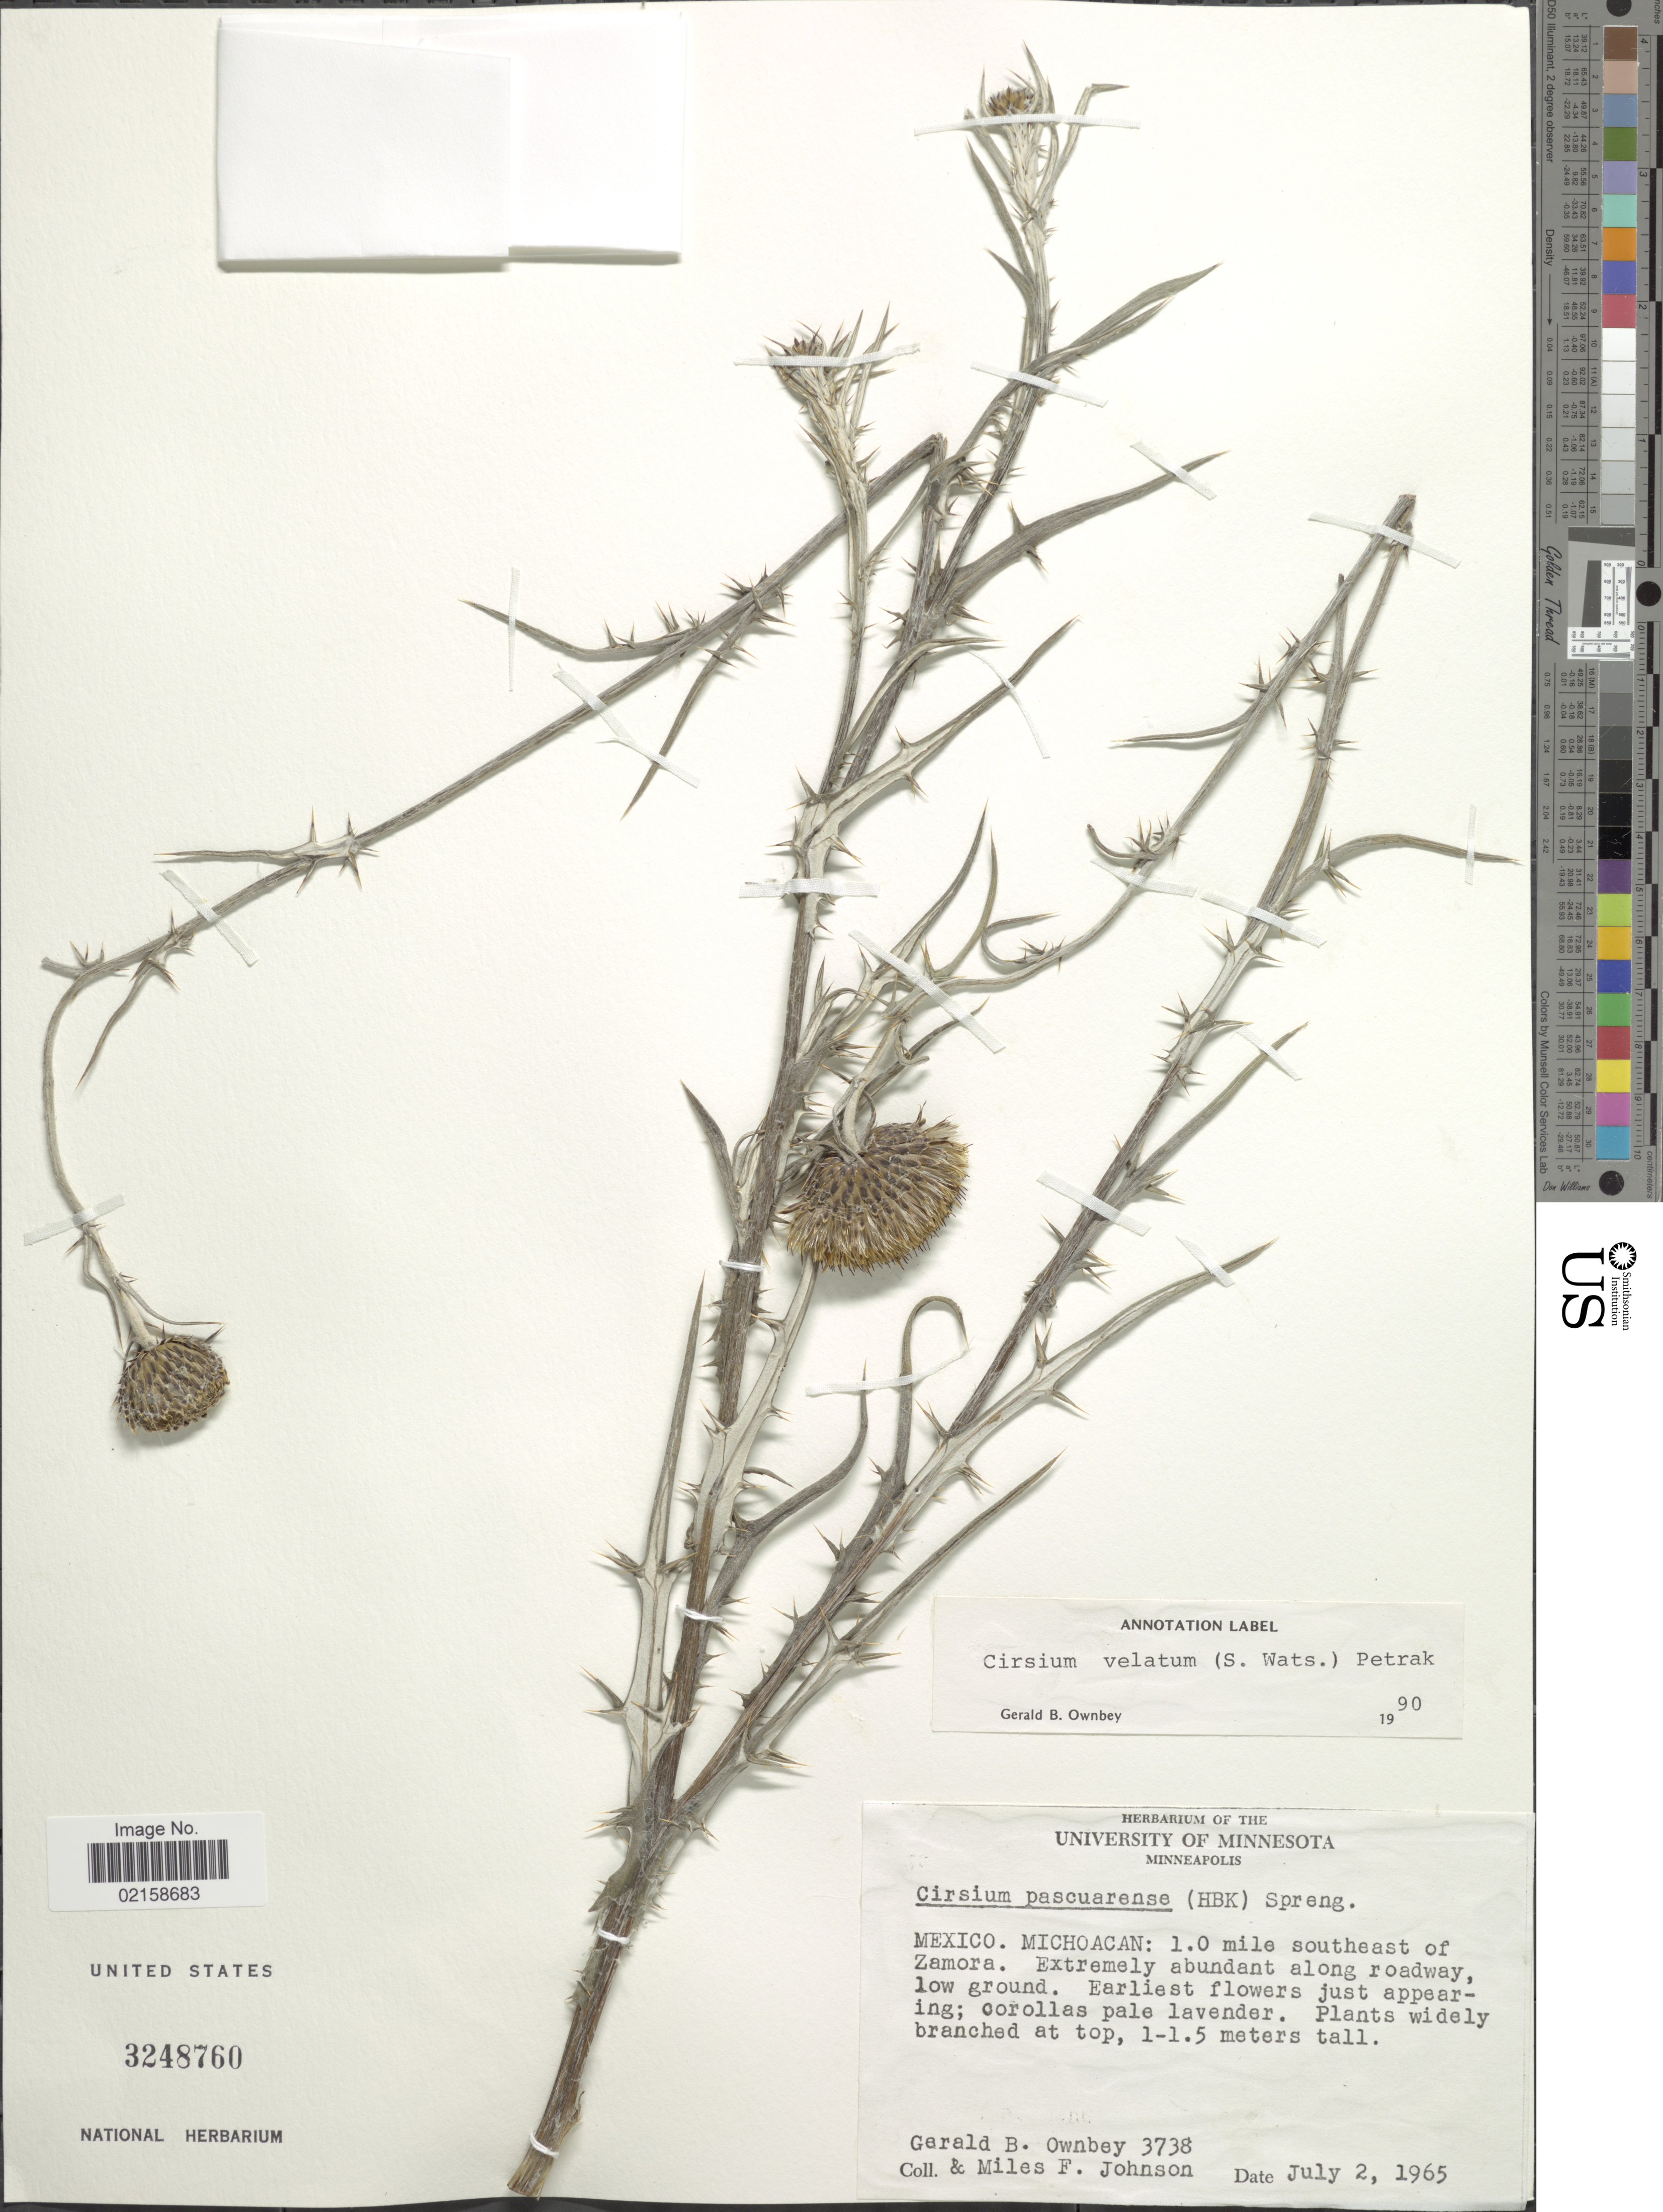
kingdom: Plantae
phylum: Tracheophyta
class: Magnoliopsida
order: Asterales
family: Asteraceae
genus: Cirsium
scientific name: Cirsium velatum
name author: (S. Watson) Petr.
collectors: G. B. Ownbey & M. F. Johnson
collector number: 3738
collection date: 1965-07-02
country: Mexico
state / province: Michoacán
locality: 1.0 miles southeast of Zamora, extremely abundant along roadway.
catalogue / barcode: US 3248760